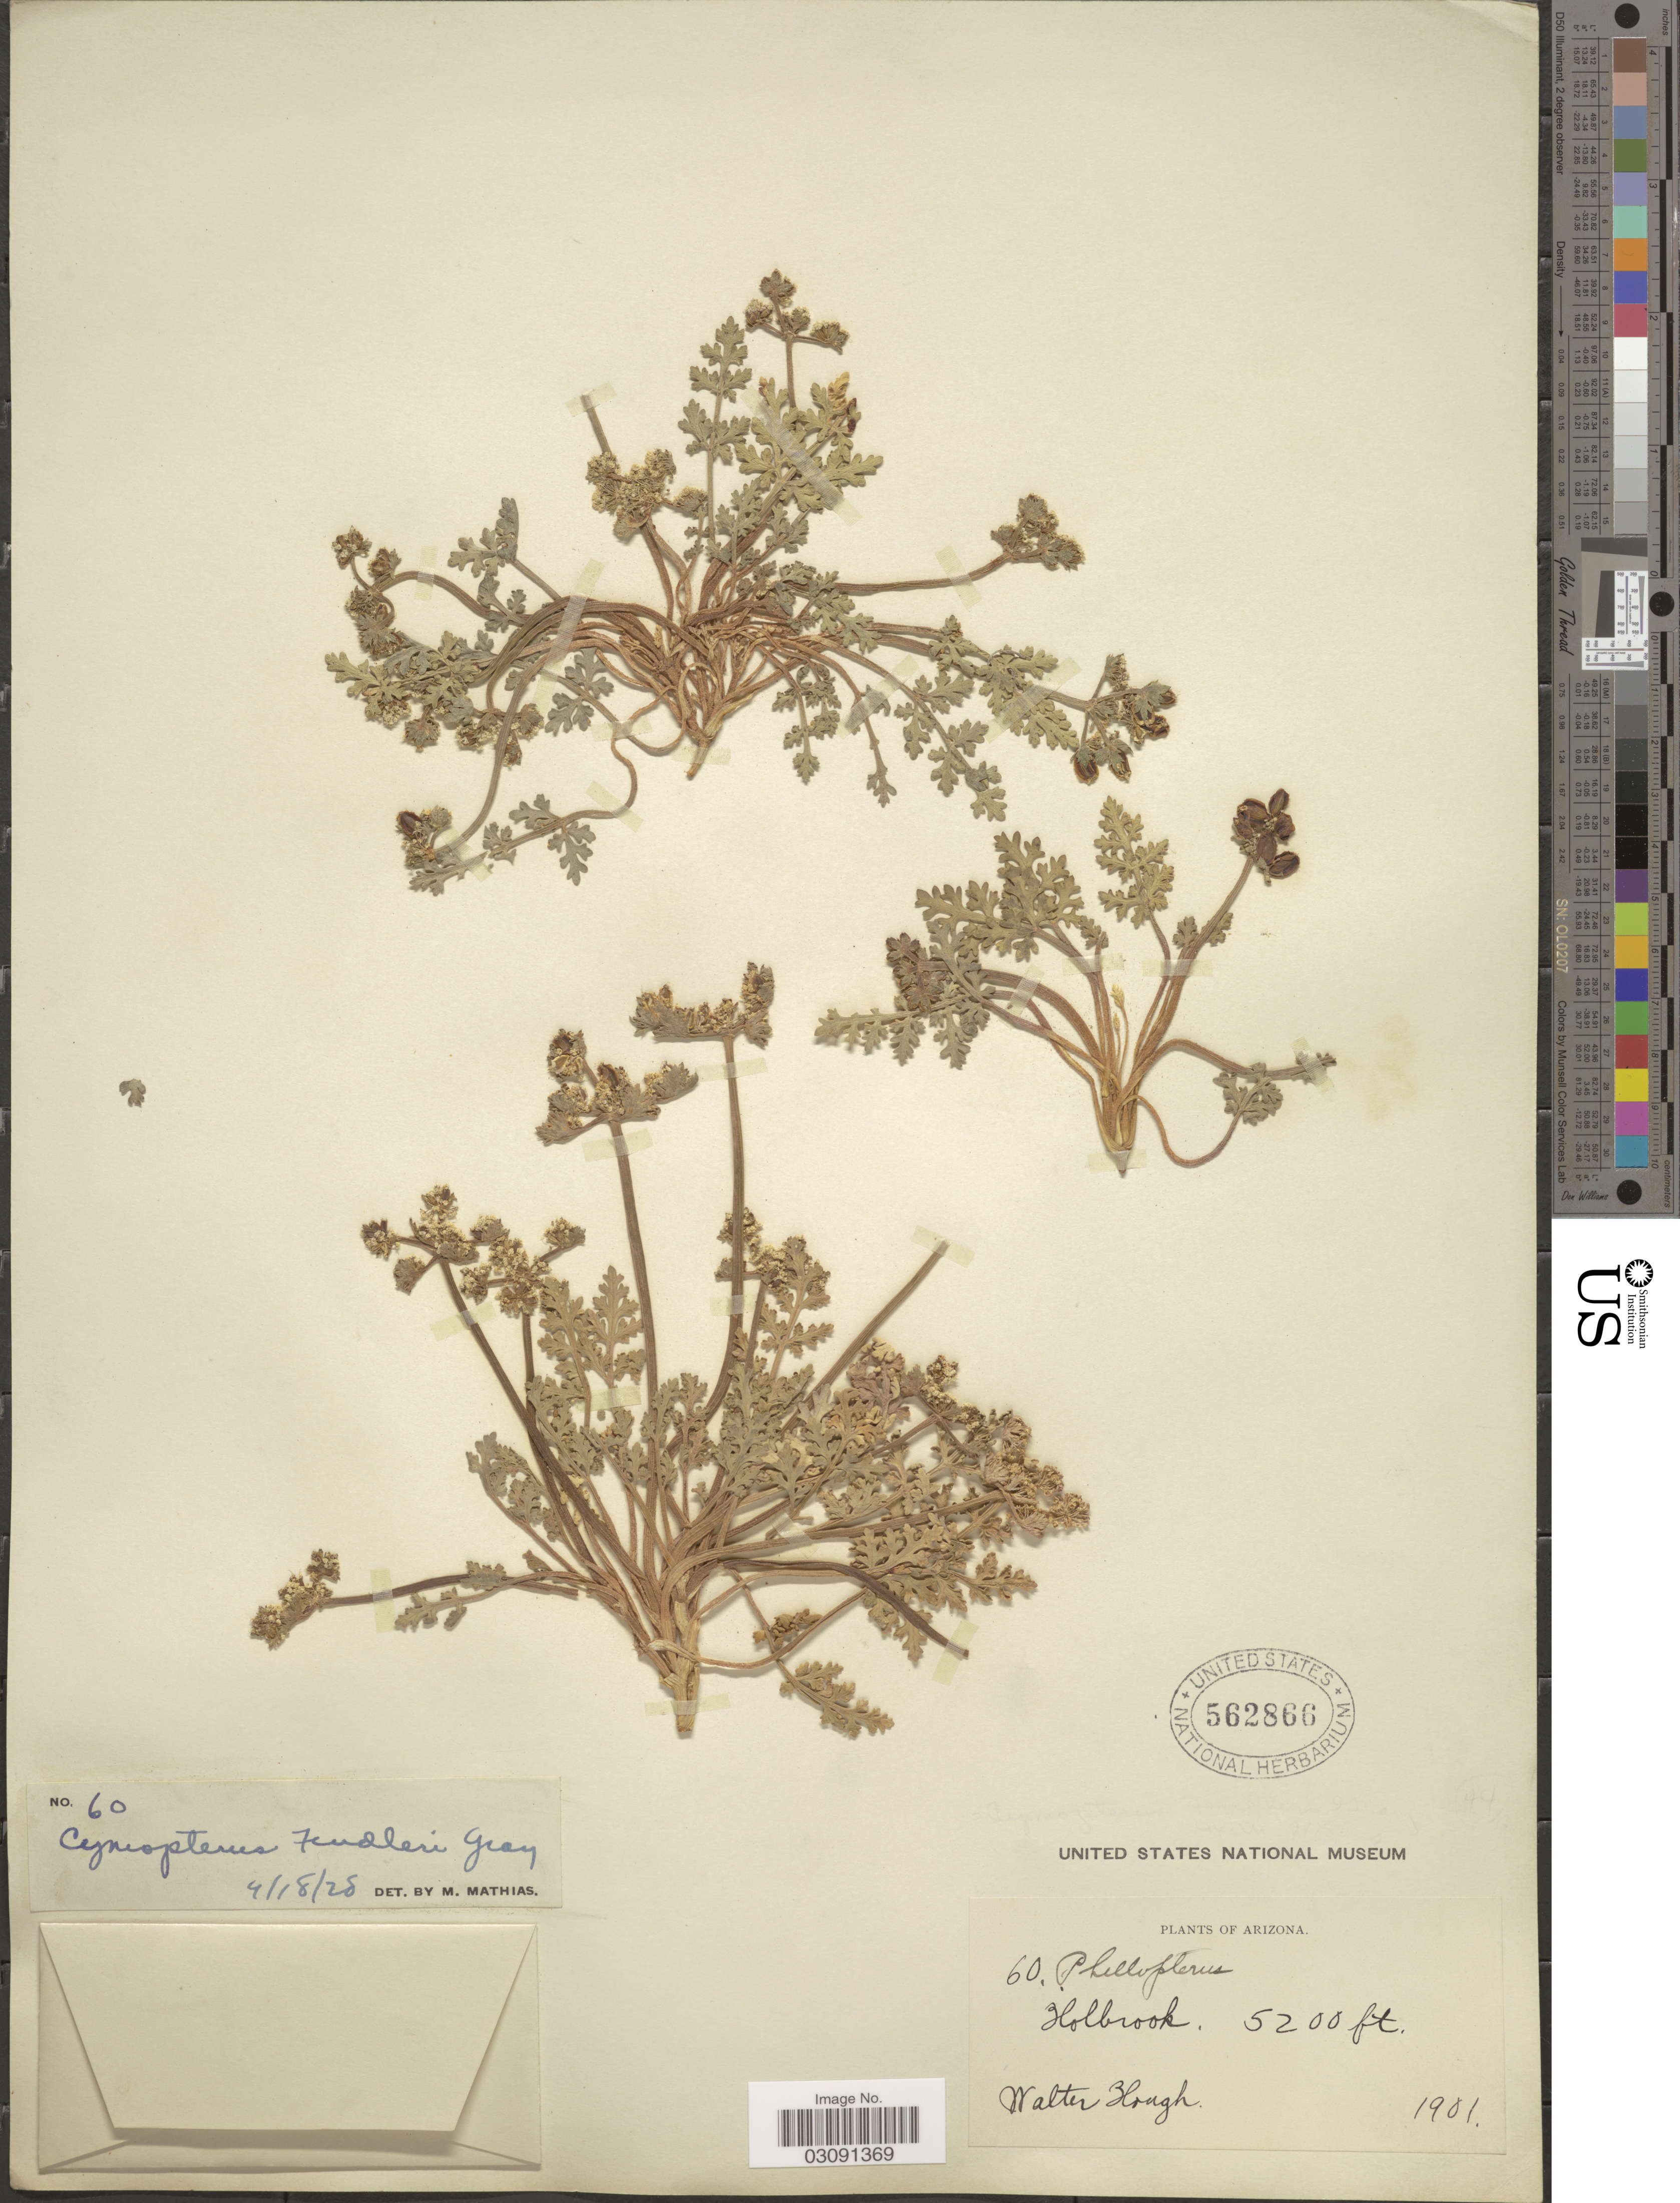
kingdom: Plantae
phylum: Tracheophyta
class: Magnoliopsida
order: Apiales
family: Apiaceae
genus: Cymopterus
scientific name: Cymopterus fendleri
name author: A. Gray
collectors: W. Hough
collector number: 60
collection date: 1901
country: United States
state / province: Arizona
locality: Holbrook.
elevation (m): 1585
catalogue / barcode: US 562866